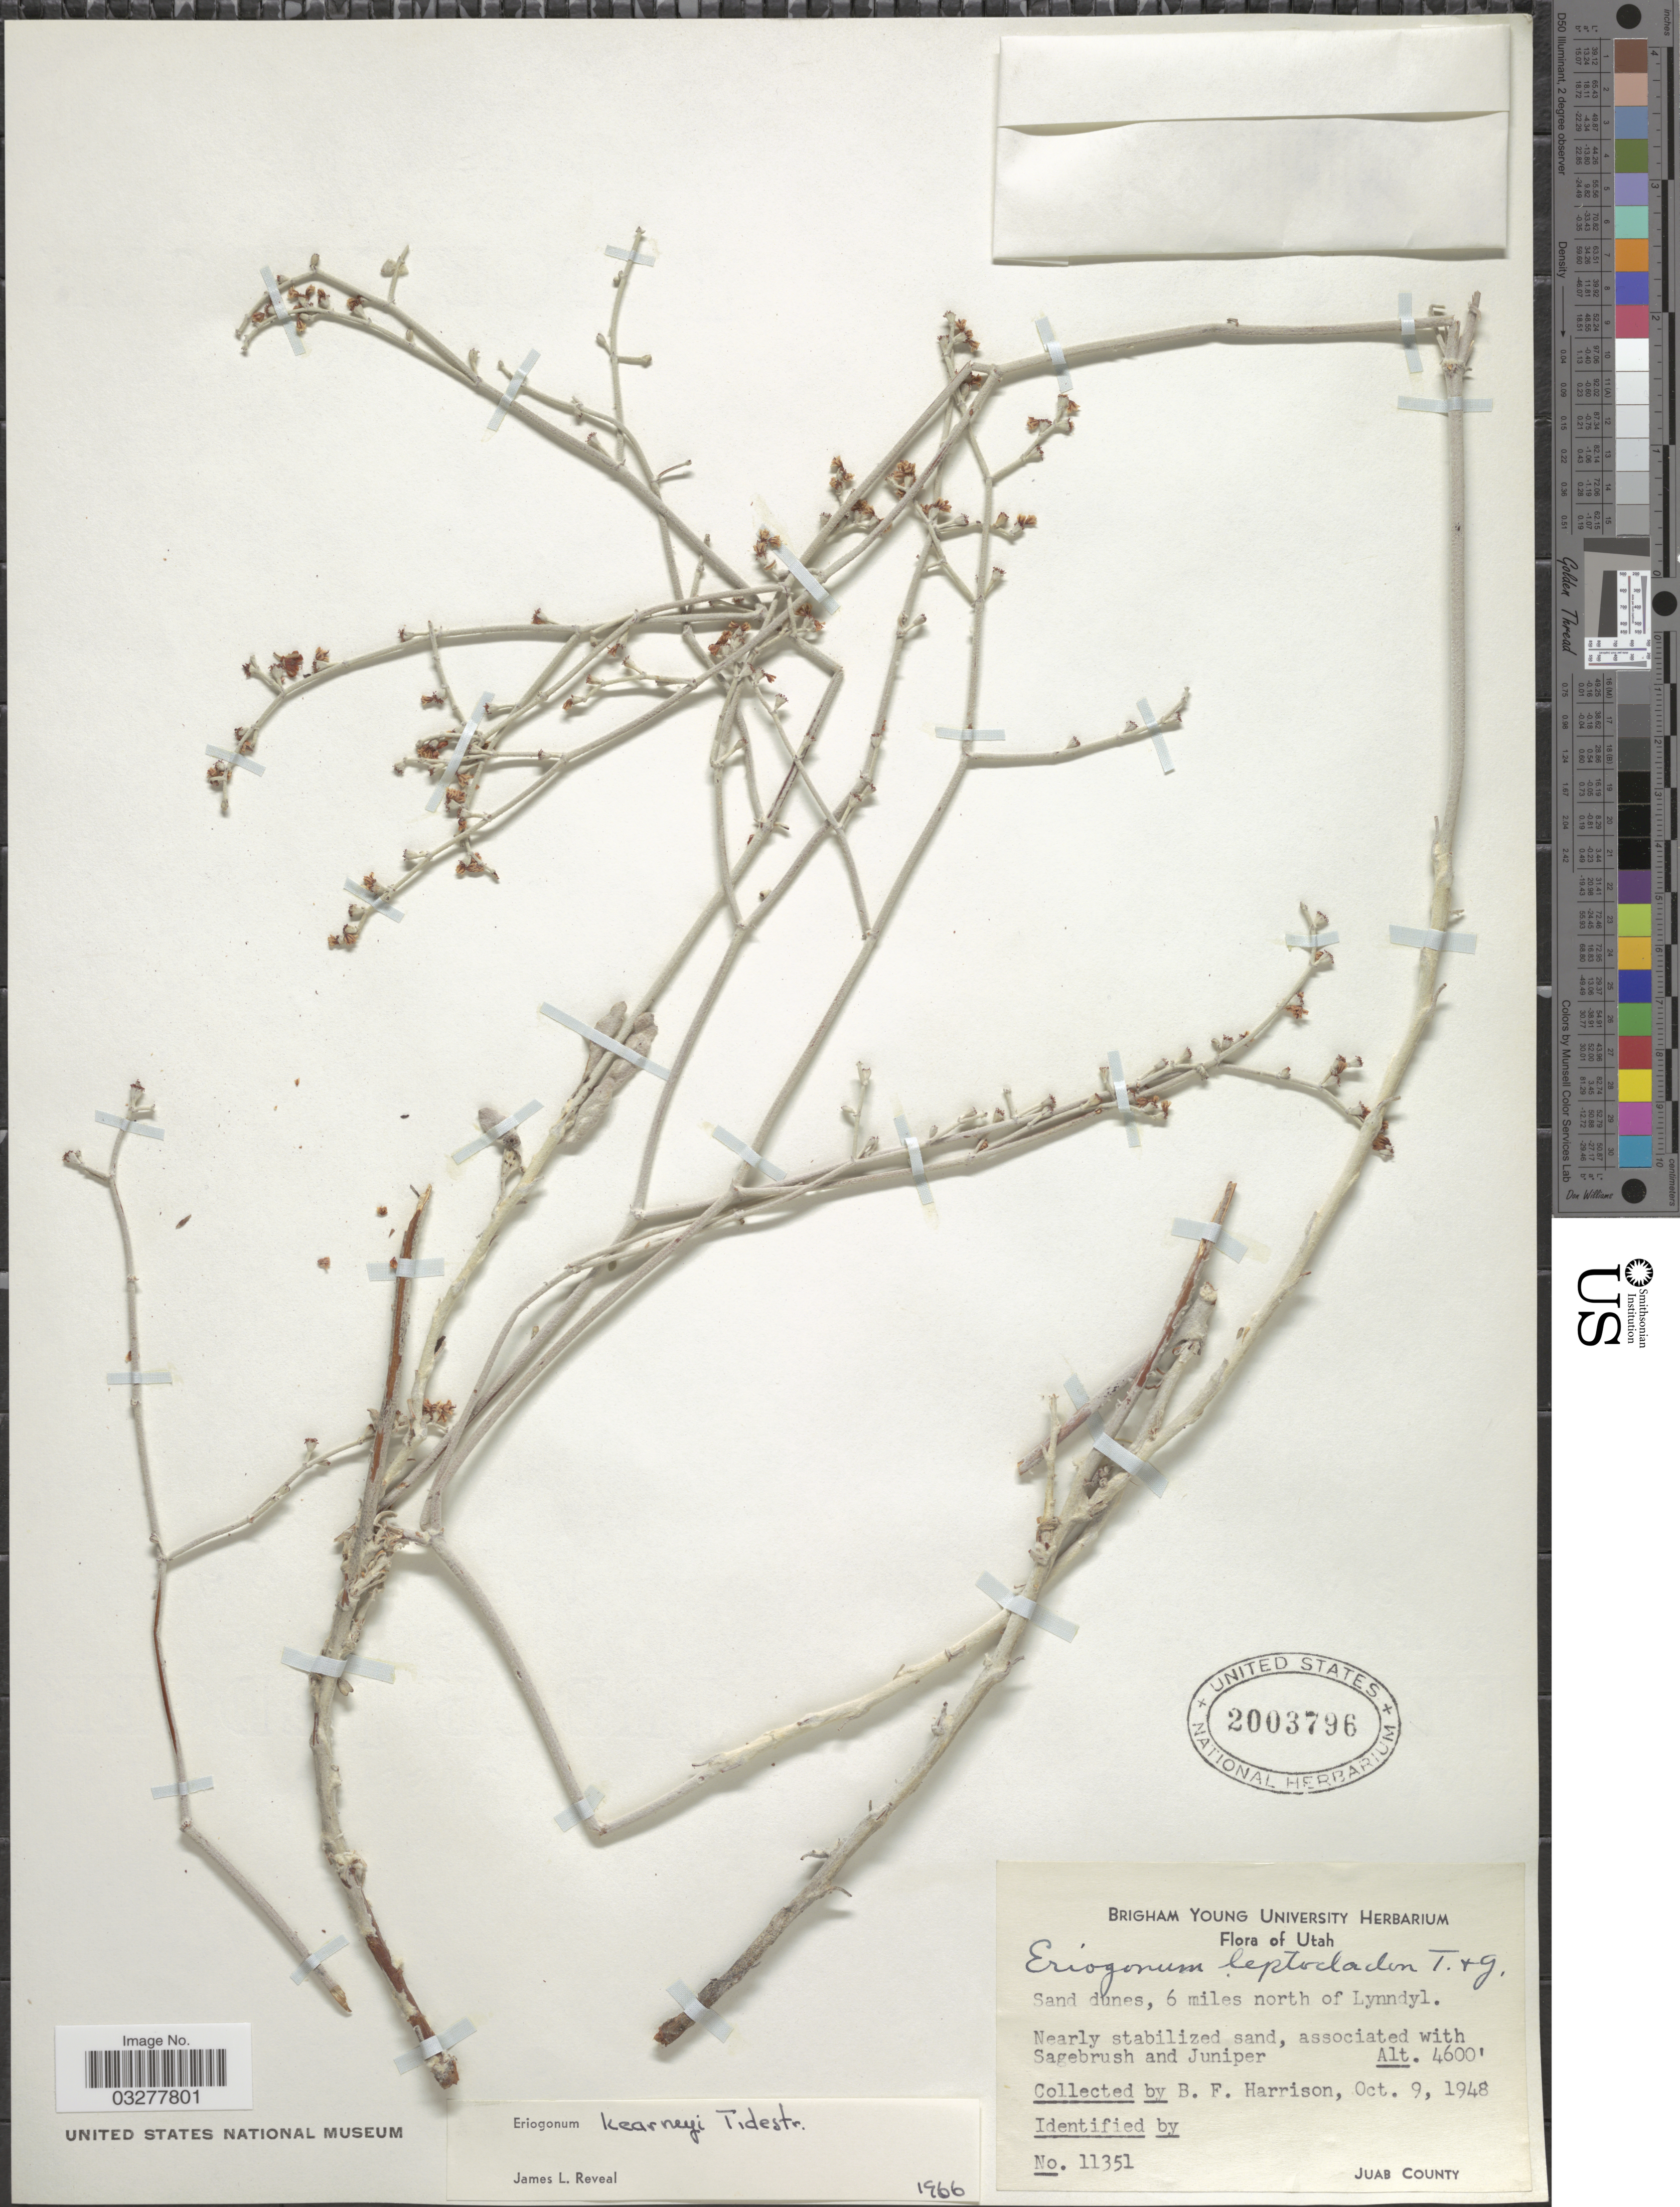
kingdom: Plantae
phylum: Tracheophyta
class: Magnoliopsida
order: Caryophyllales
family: Polygonaceae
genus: Eriogonum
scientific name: Eriogonum kearneyi var. kearneyi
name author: Tidestr.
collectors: B. F. Harrison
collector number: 11351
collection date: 1948-10-09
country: United States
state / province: Utah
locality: Sand dunes, 6 miles north of Lynndyl. Juab County.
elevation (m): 1402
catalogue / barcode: US 2003796